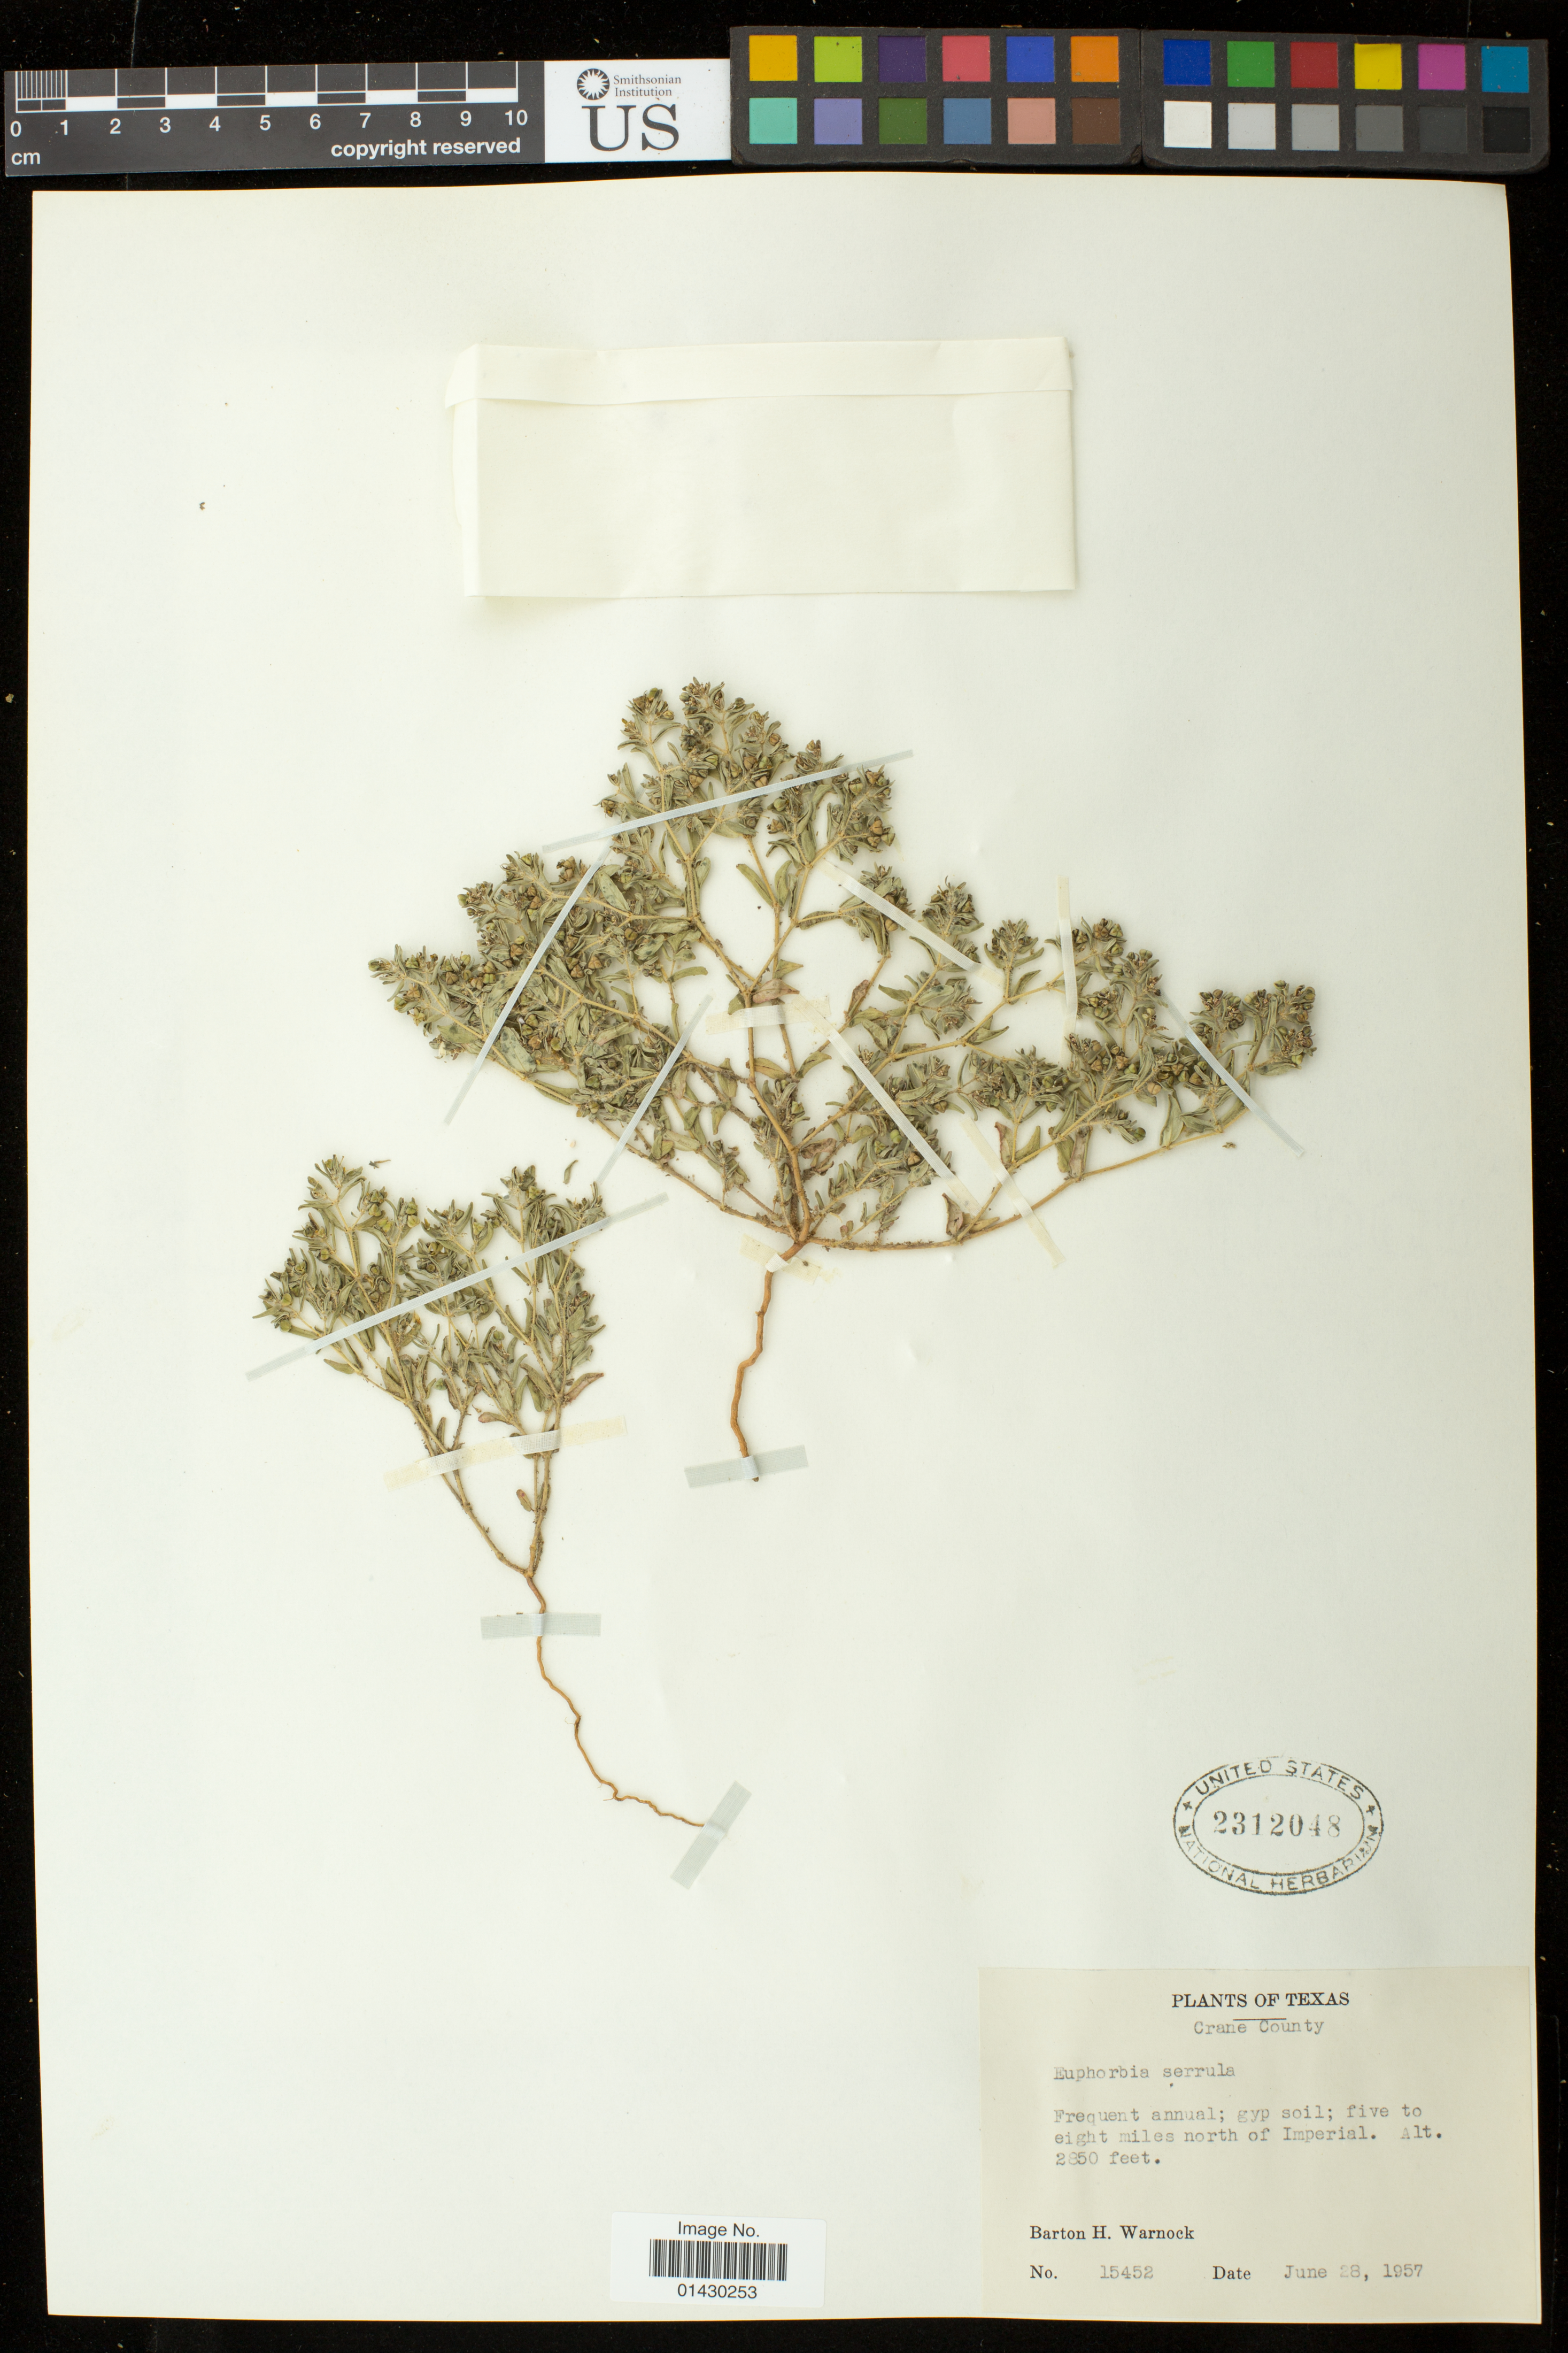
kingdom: Plantae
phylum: Tracheophyta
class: Magnoliopsida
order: Malpighiales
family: Euphorbiaceae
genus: Euphorbia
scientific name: Euphorbia serrula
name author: Engelm. in Emory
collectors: B. H. Warnock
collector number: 15452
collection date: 1957-06-28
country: United States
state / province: Texas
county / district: Crane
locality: five to eight miles north of Imperial.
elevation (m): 869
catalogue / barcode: US 2312048